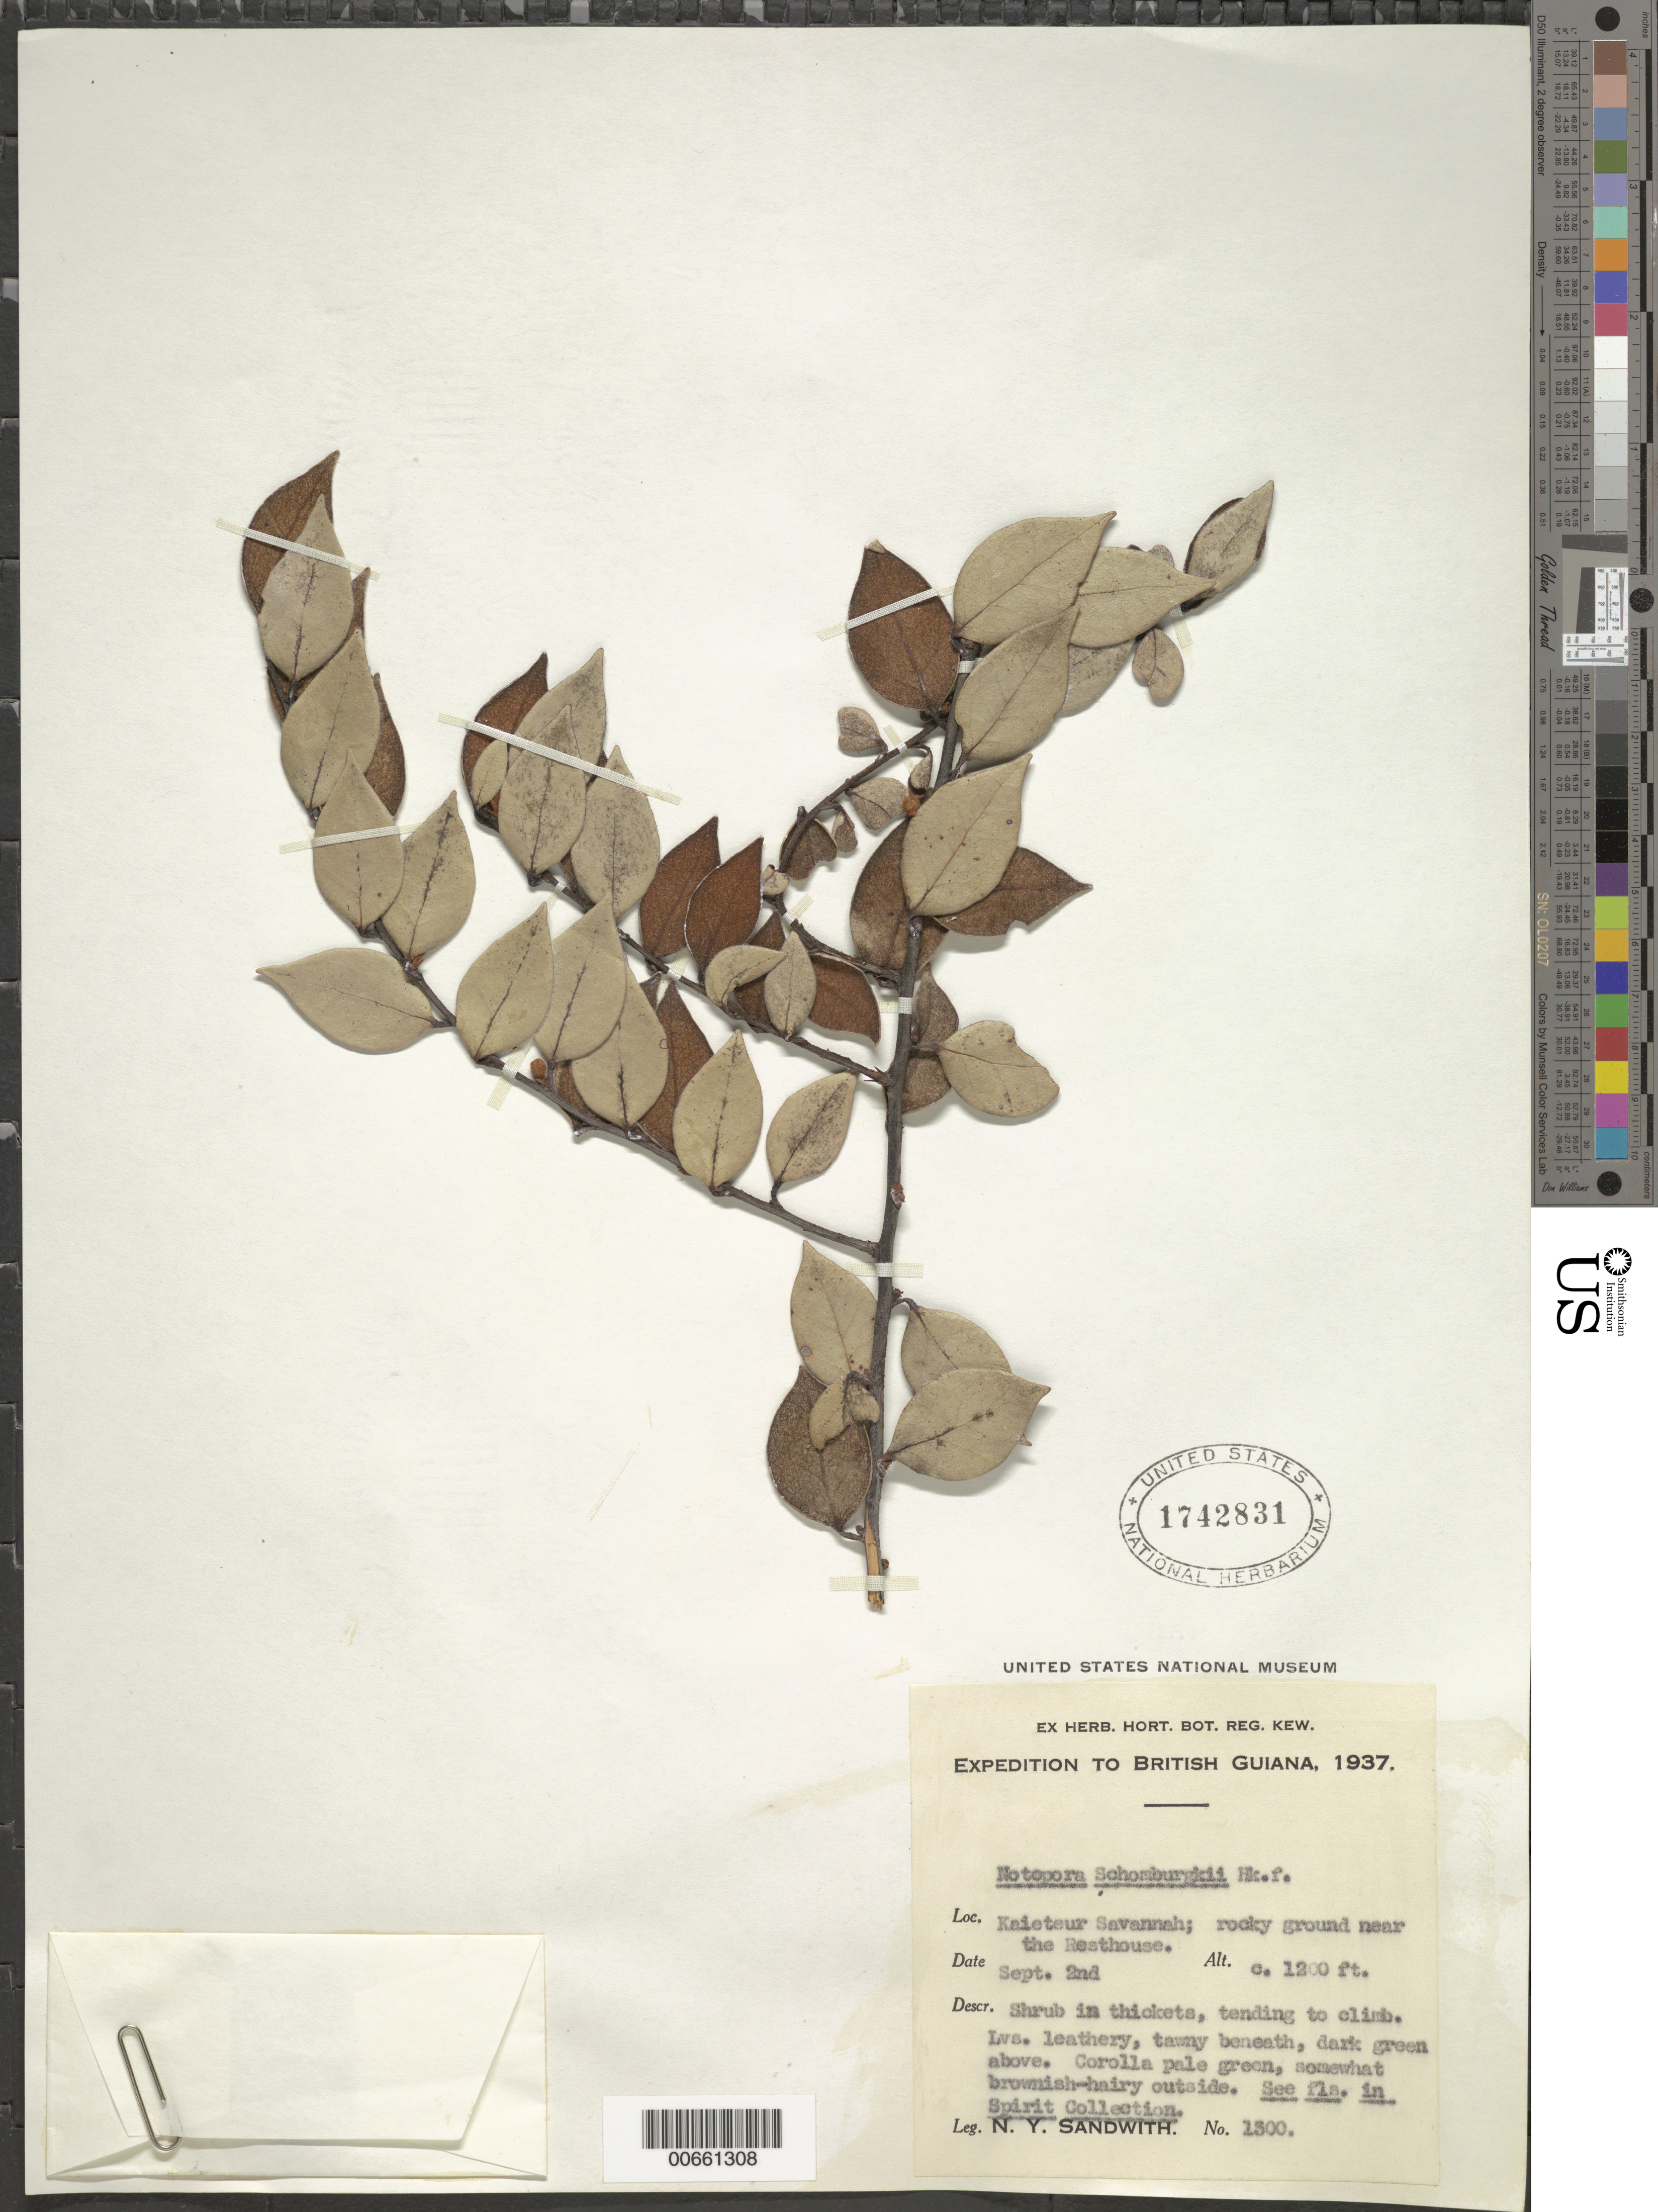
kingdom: Plantae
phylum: Tracheophyta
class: Magnoliopsida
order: Ericales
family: Ericaceae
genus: Notopora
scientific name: Notopora schomburgkii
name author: Hook. f.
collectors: N. Y. Sandwith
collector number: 1300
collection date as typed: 2-Sep-37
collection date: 1937-09-02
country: Guyana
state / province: Potaro-Siparuni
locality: Kaieteur Savanna, near resthouse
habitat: Rocky ground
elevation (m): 360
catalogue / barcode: US 1742831